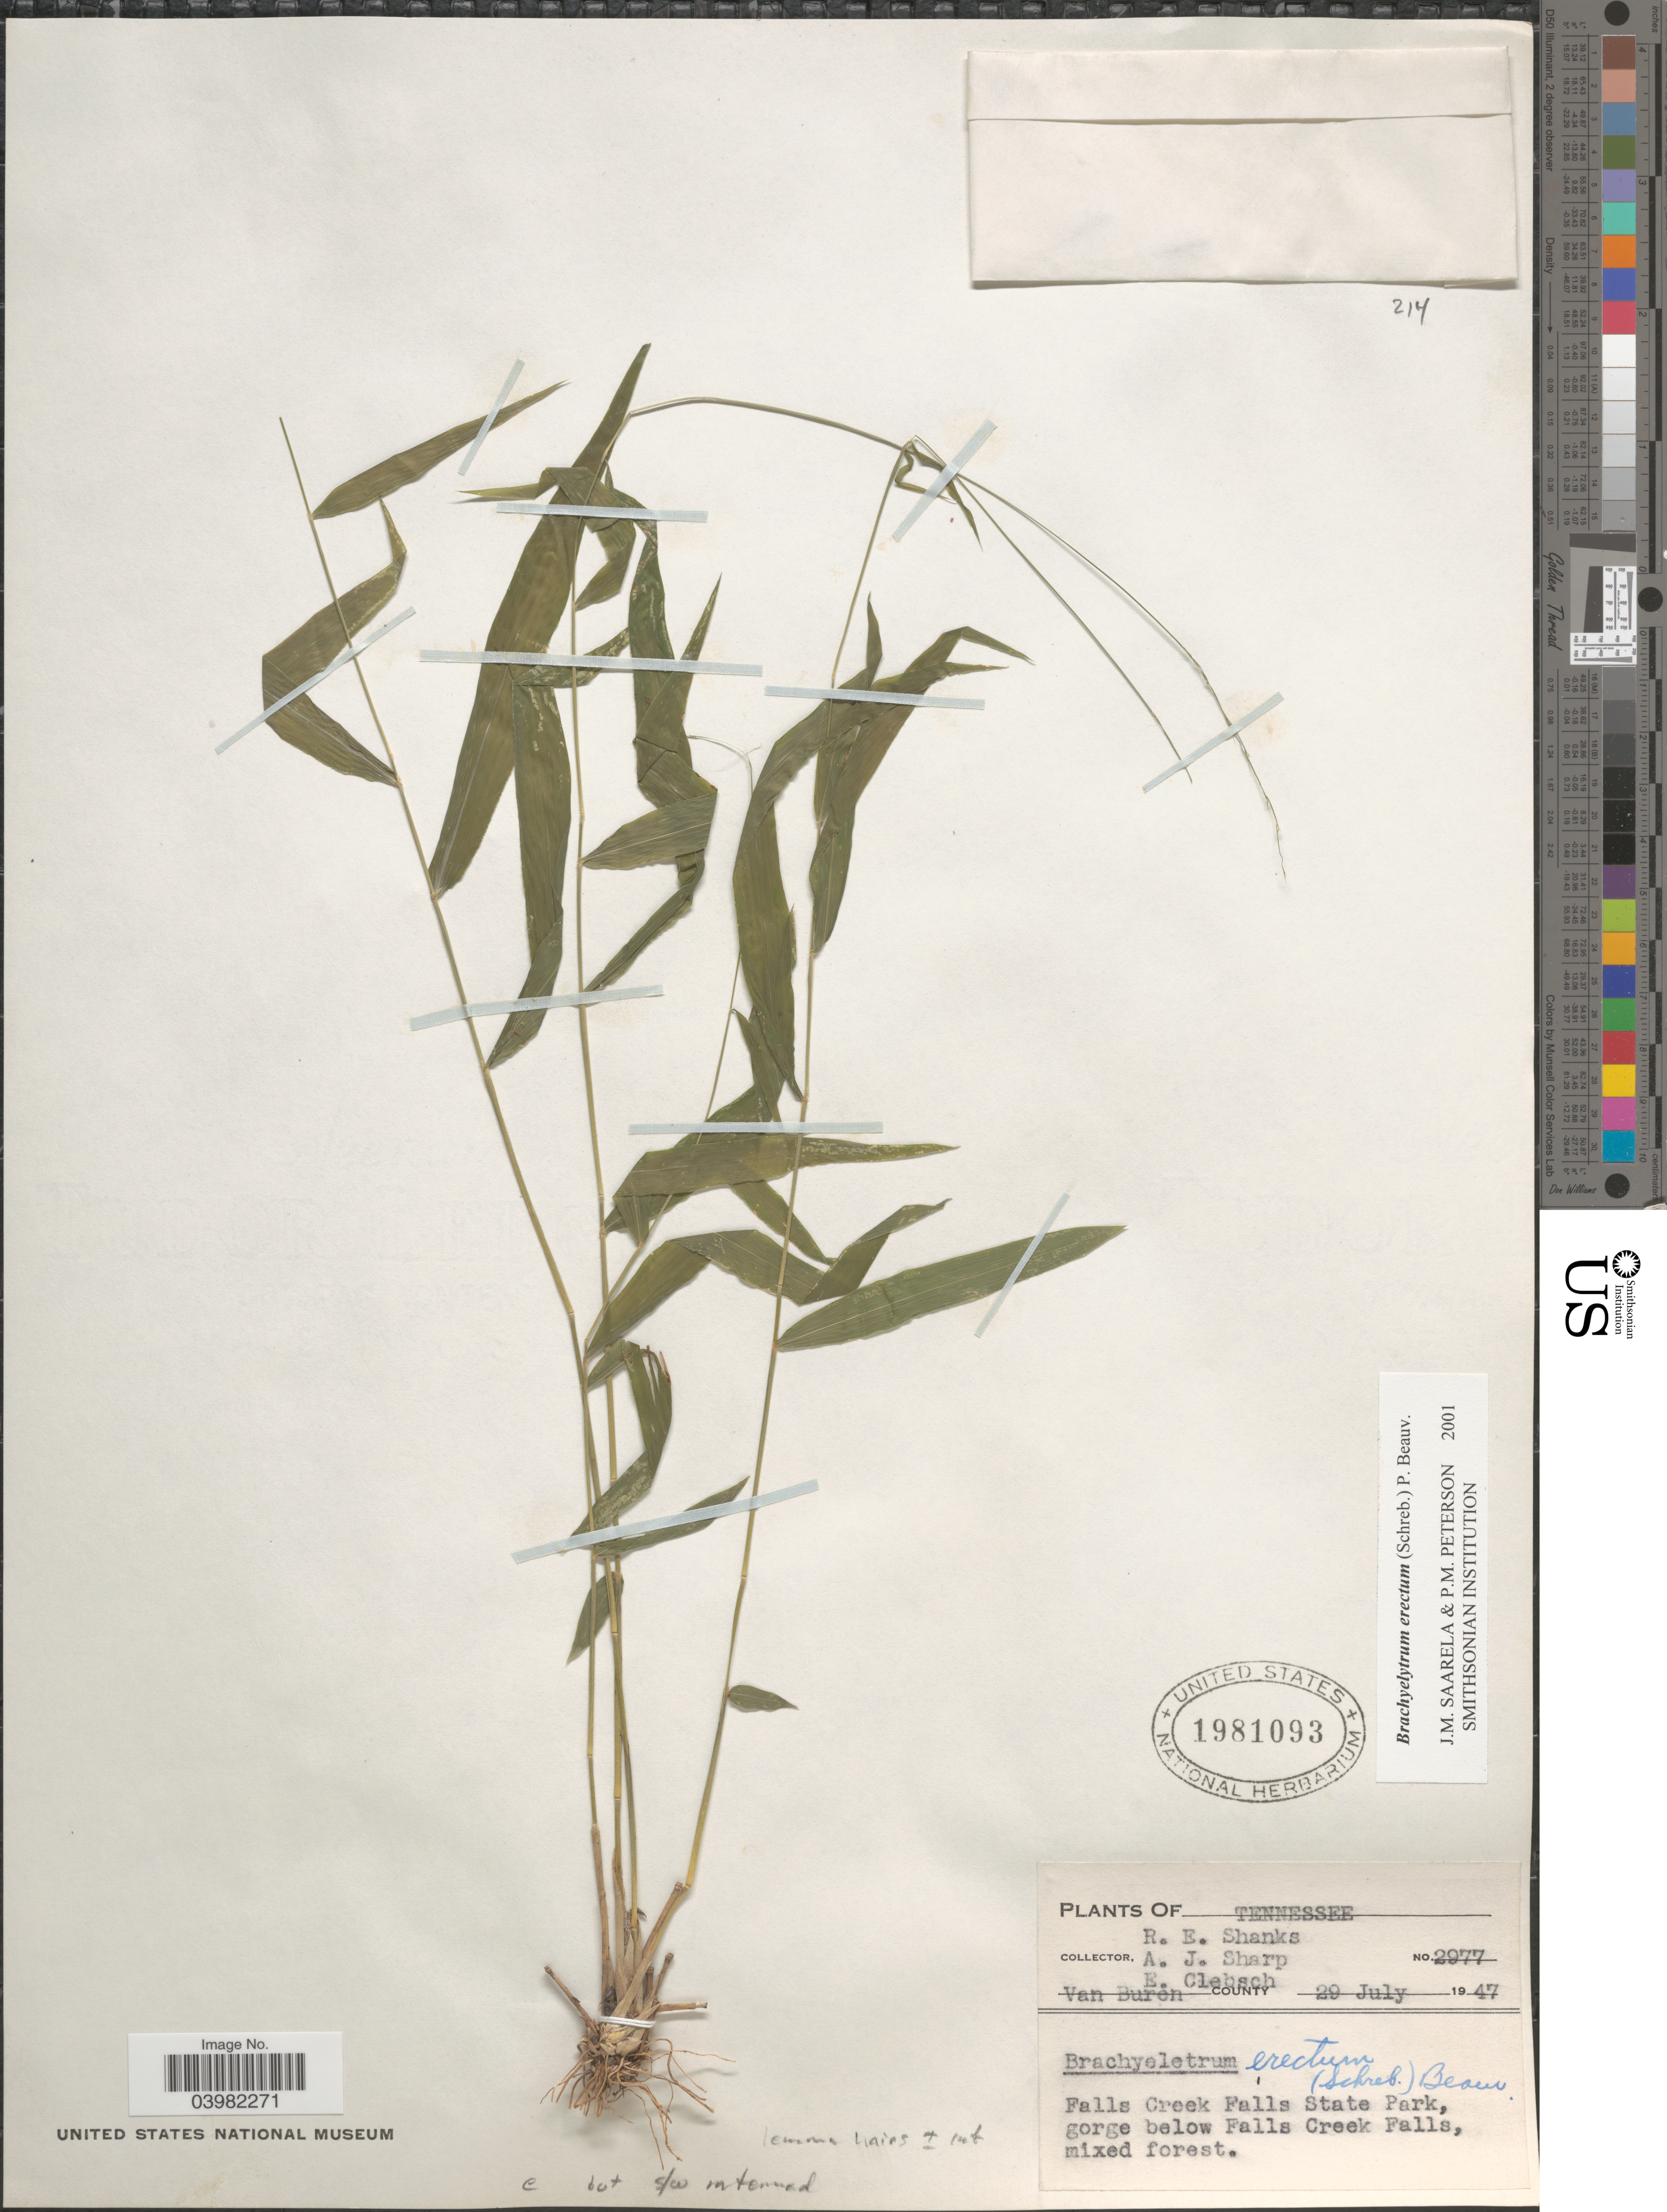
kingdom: Plantae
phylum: Tracheophyta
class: Liliopsida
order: Poales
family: Poaceae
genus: Brachyelytrum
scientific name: Brachyelytrum erectum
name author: (Schreb.) P. Beauv.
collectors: R. Shanks, A. J. Sharp & E. Clebsch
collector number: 2977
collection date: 1947-07-29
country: United States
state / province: Tennessee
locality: Van Buren County. Falls Creek Falls State Park, gorge below Falls Creek Falls.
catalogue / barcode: US 1981093